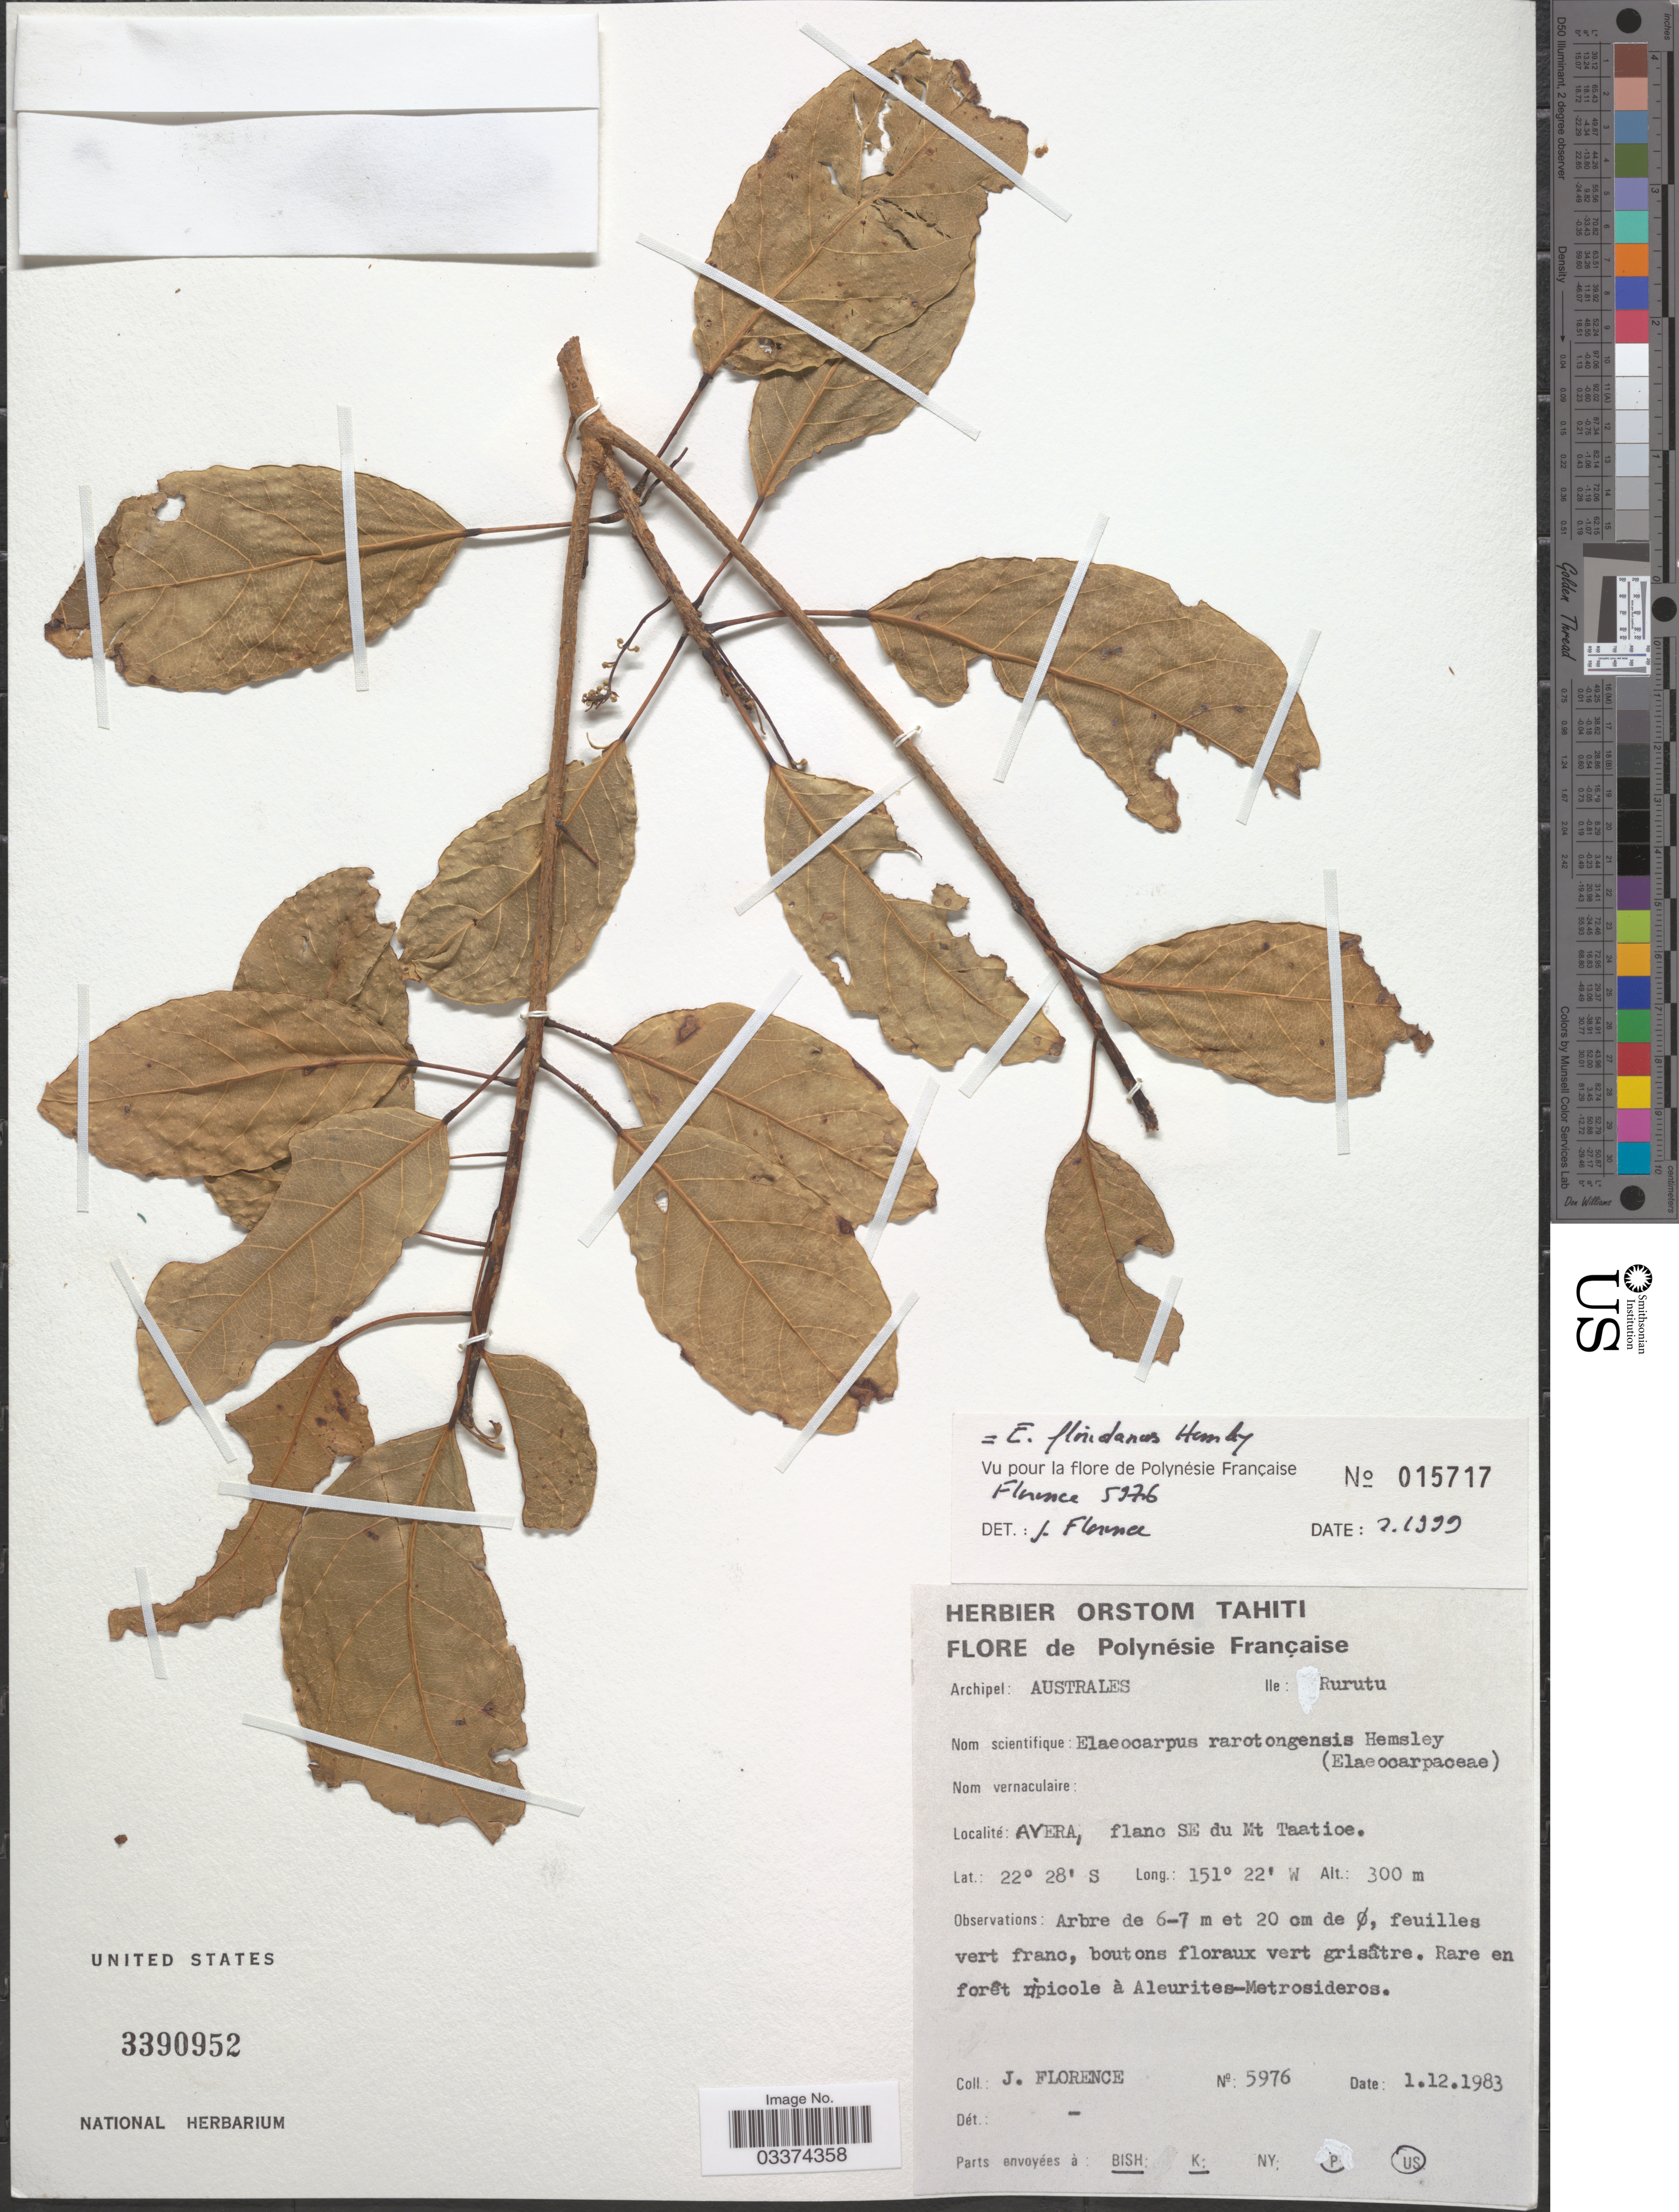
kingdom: Plantae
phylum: Tracheophyta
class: Magnoliopsida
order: Oxalidales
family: Elaeocarpaceae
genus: Elaeocarpus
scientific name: Elaeocarpus floridanus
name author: Hemsl.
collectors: J. Florence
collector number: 5976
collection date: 1983-12-01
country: French Polynesia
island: Rurutu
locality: Archipel: Australes, Ile: Rurutu, Avera, flano SE du Mt Taatioe.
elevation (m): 300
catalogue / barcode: US 3390952